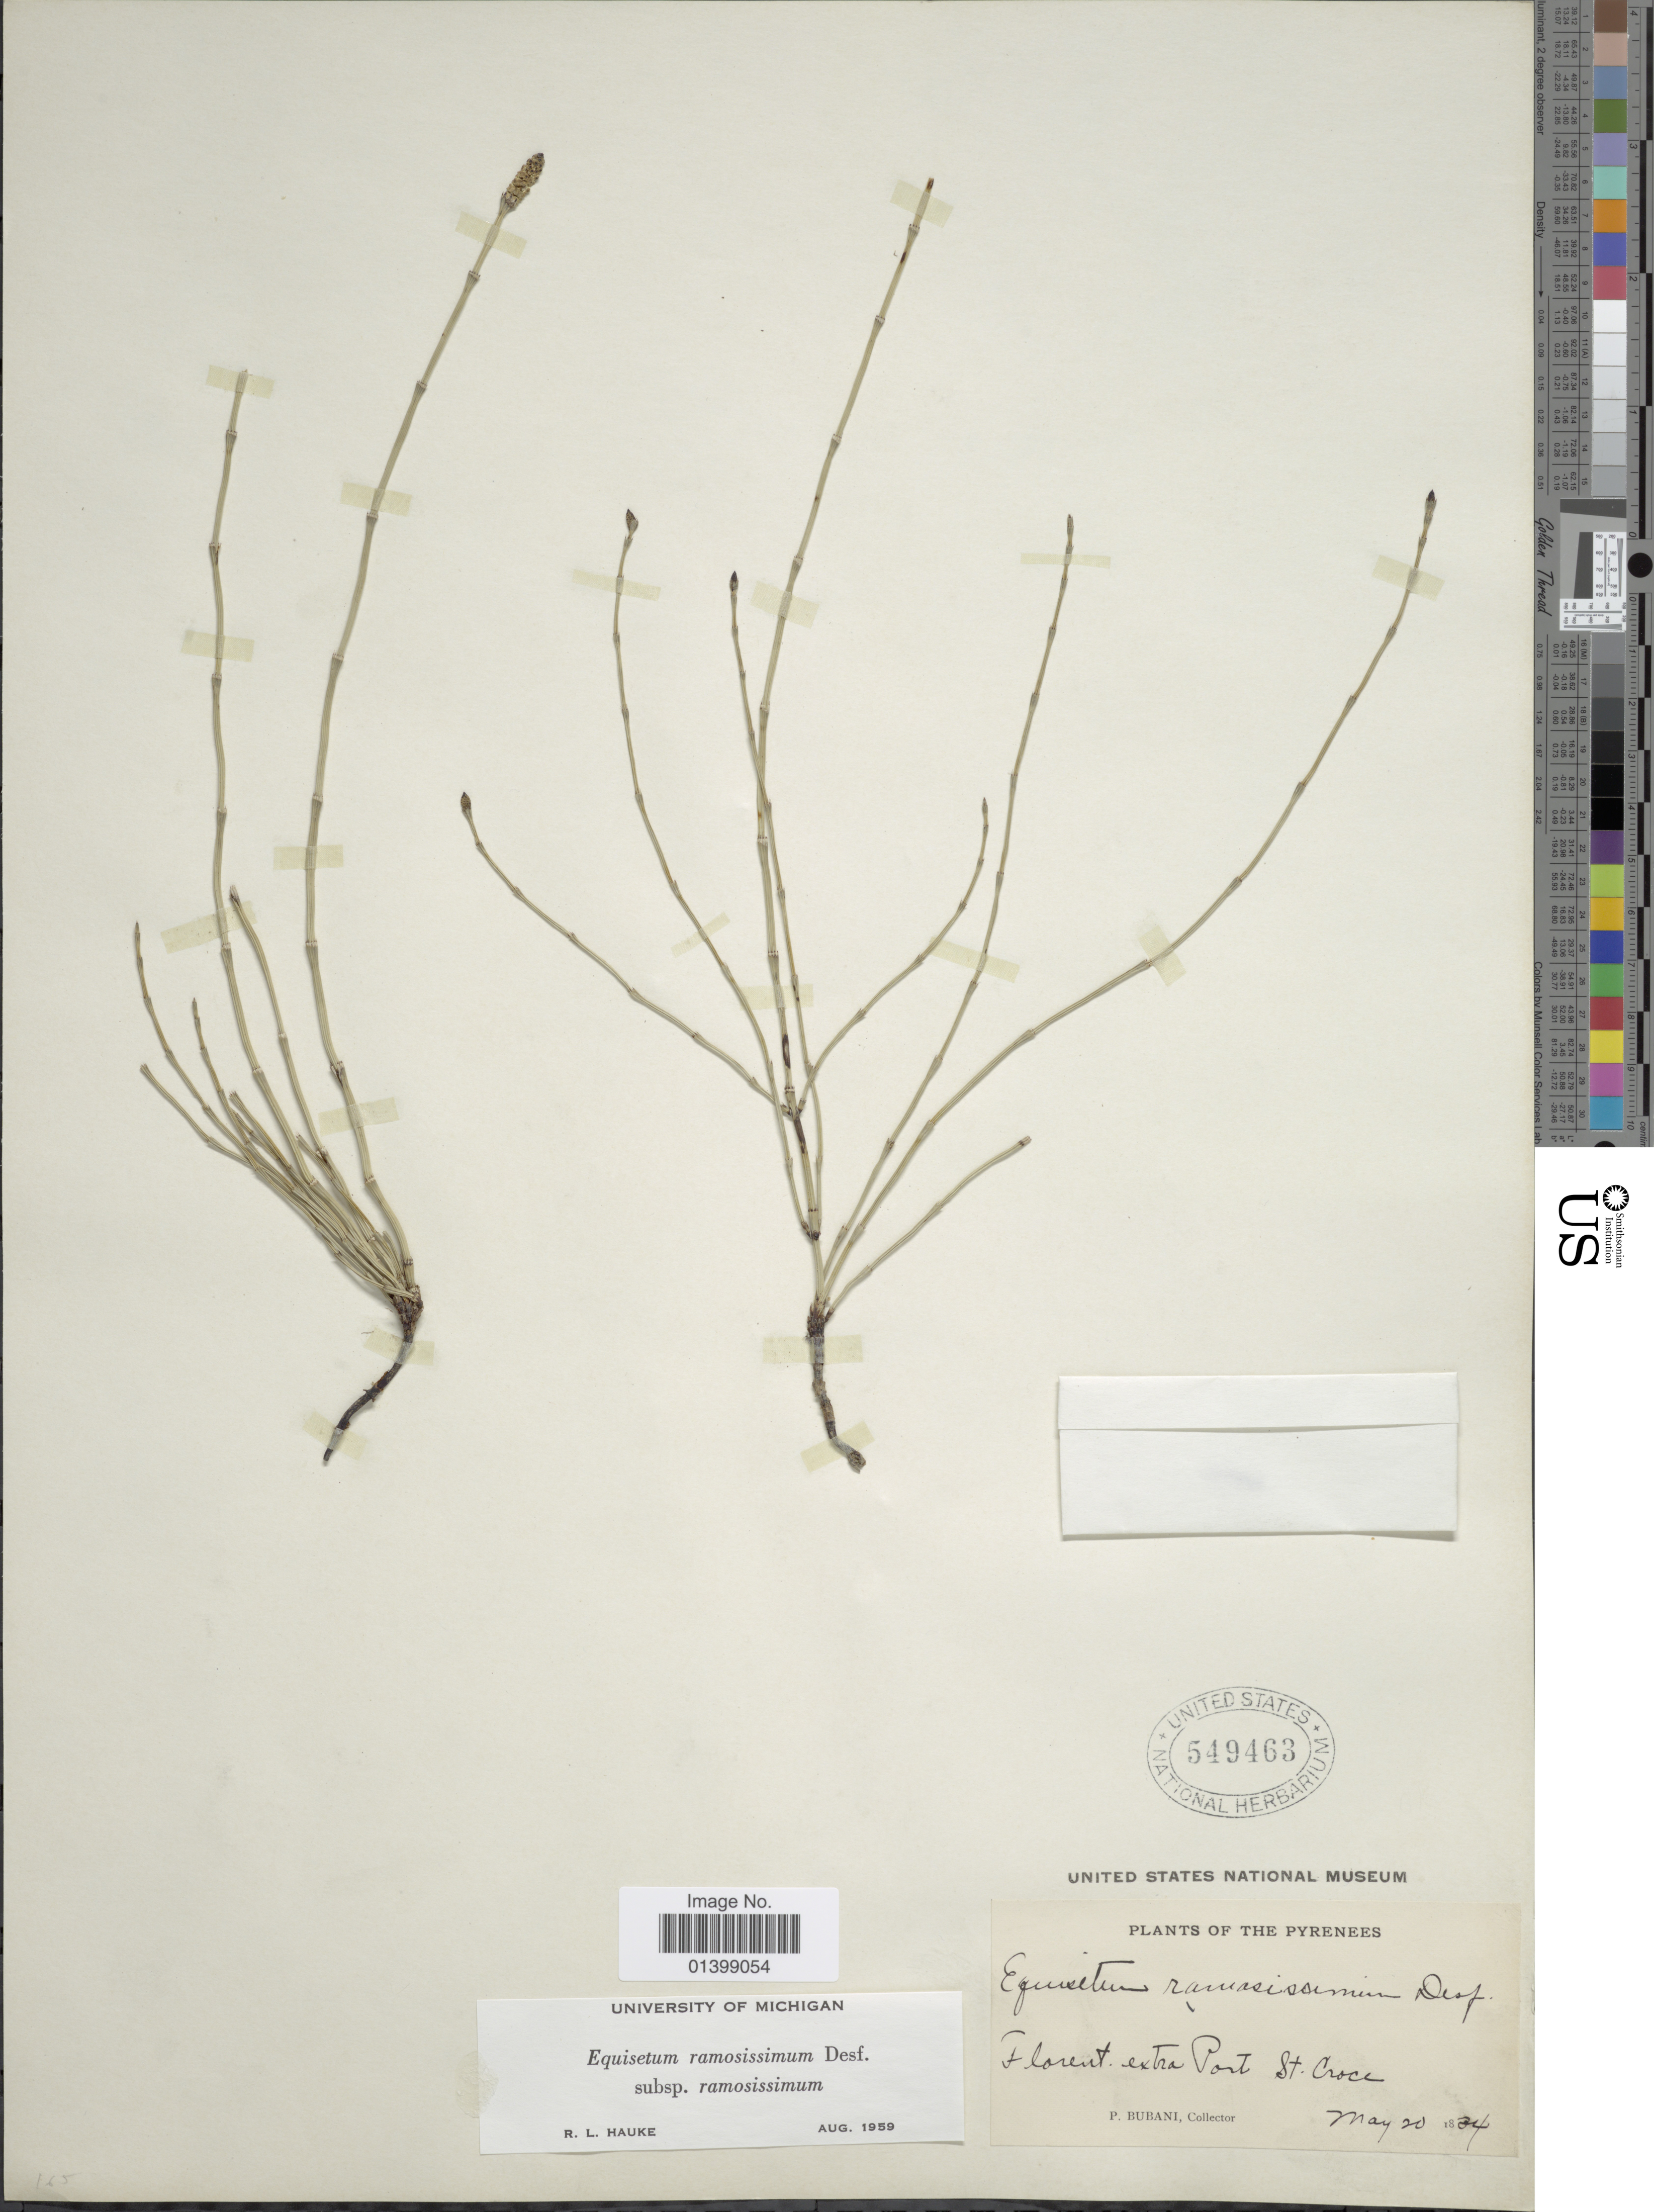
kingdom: Plantae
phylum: Tracheophyta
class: Polypodiopsida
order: Equisetales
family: Equisetaceae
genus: Equisetum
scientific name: Equisetum ramosissimum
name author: Desf.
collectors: P. Bubani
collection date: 1834-05-20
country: France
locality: Pyrenees, Florent extra Port St. Croce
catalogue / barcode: US 549463